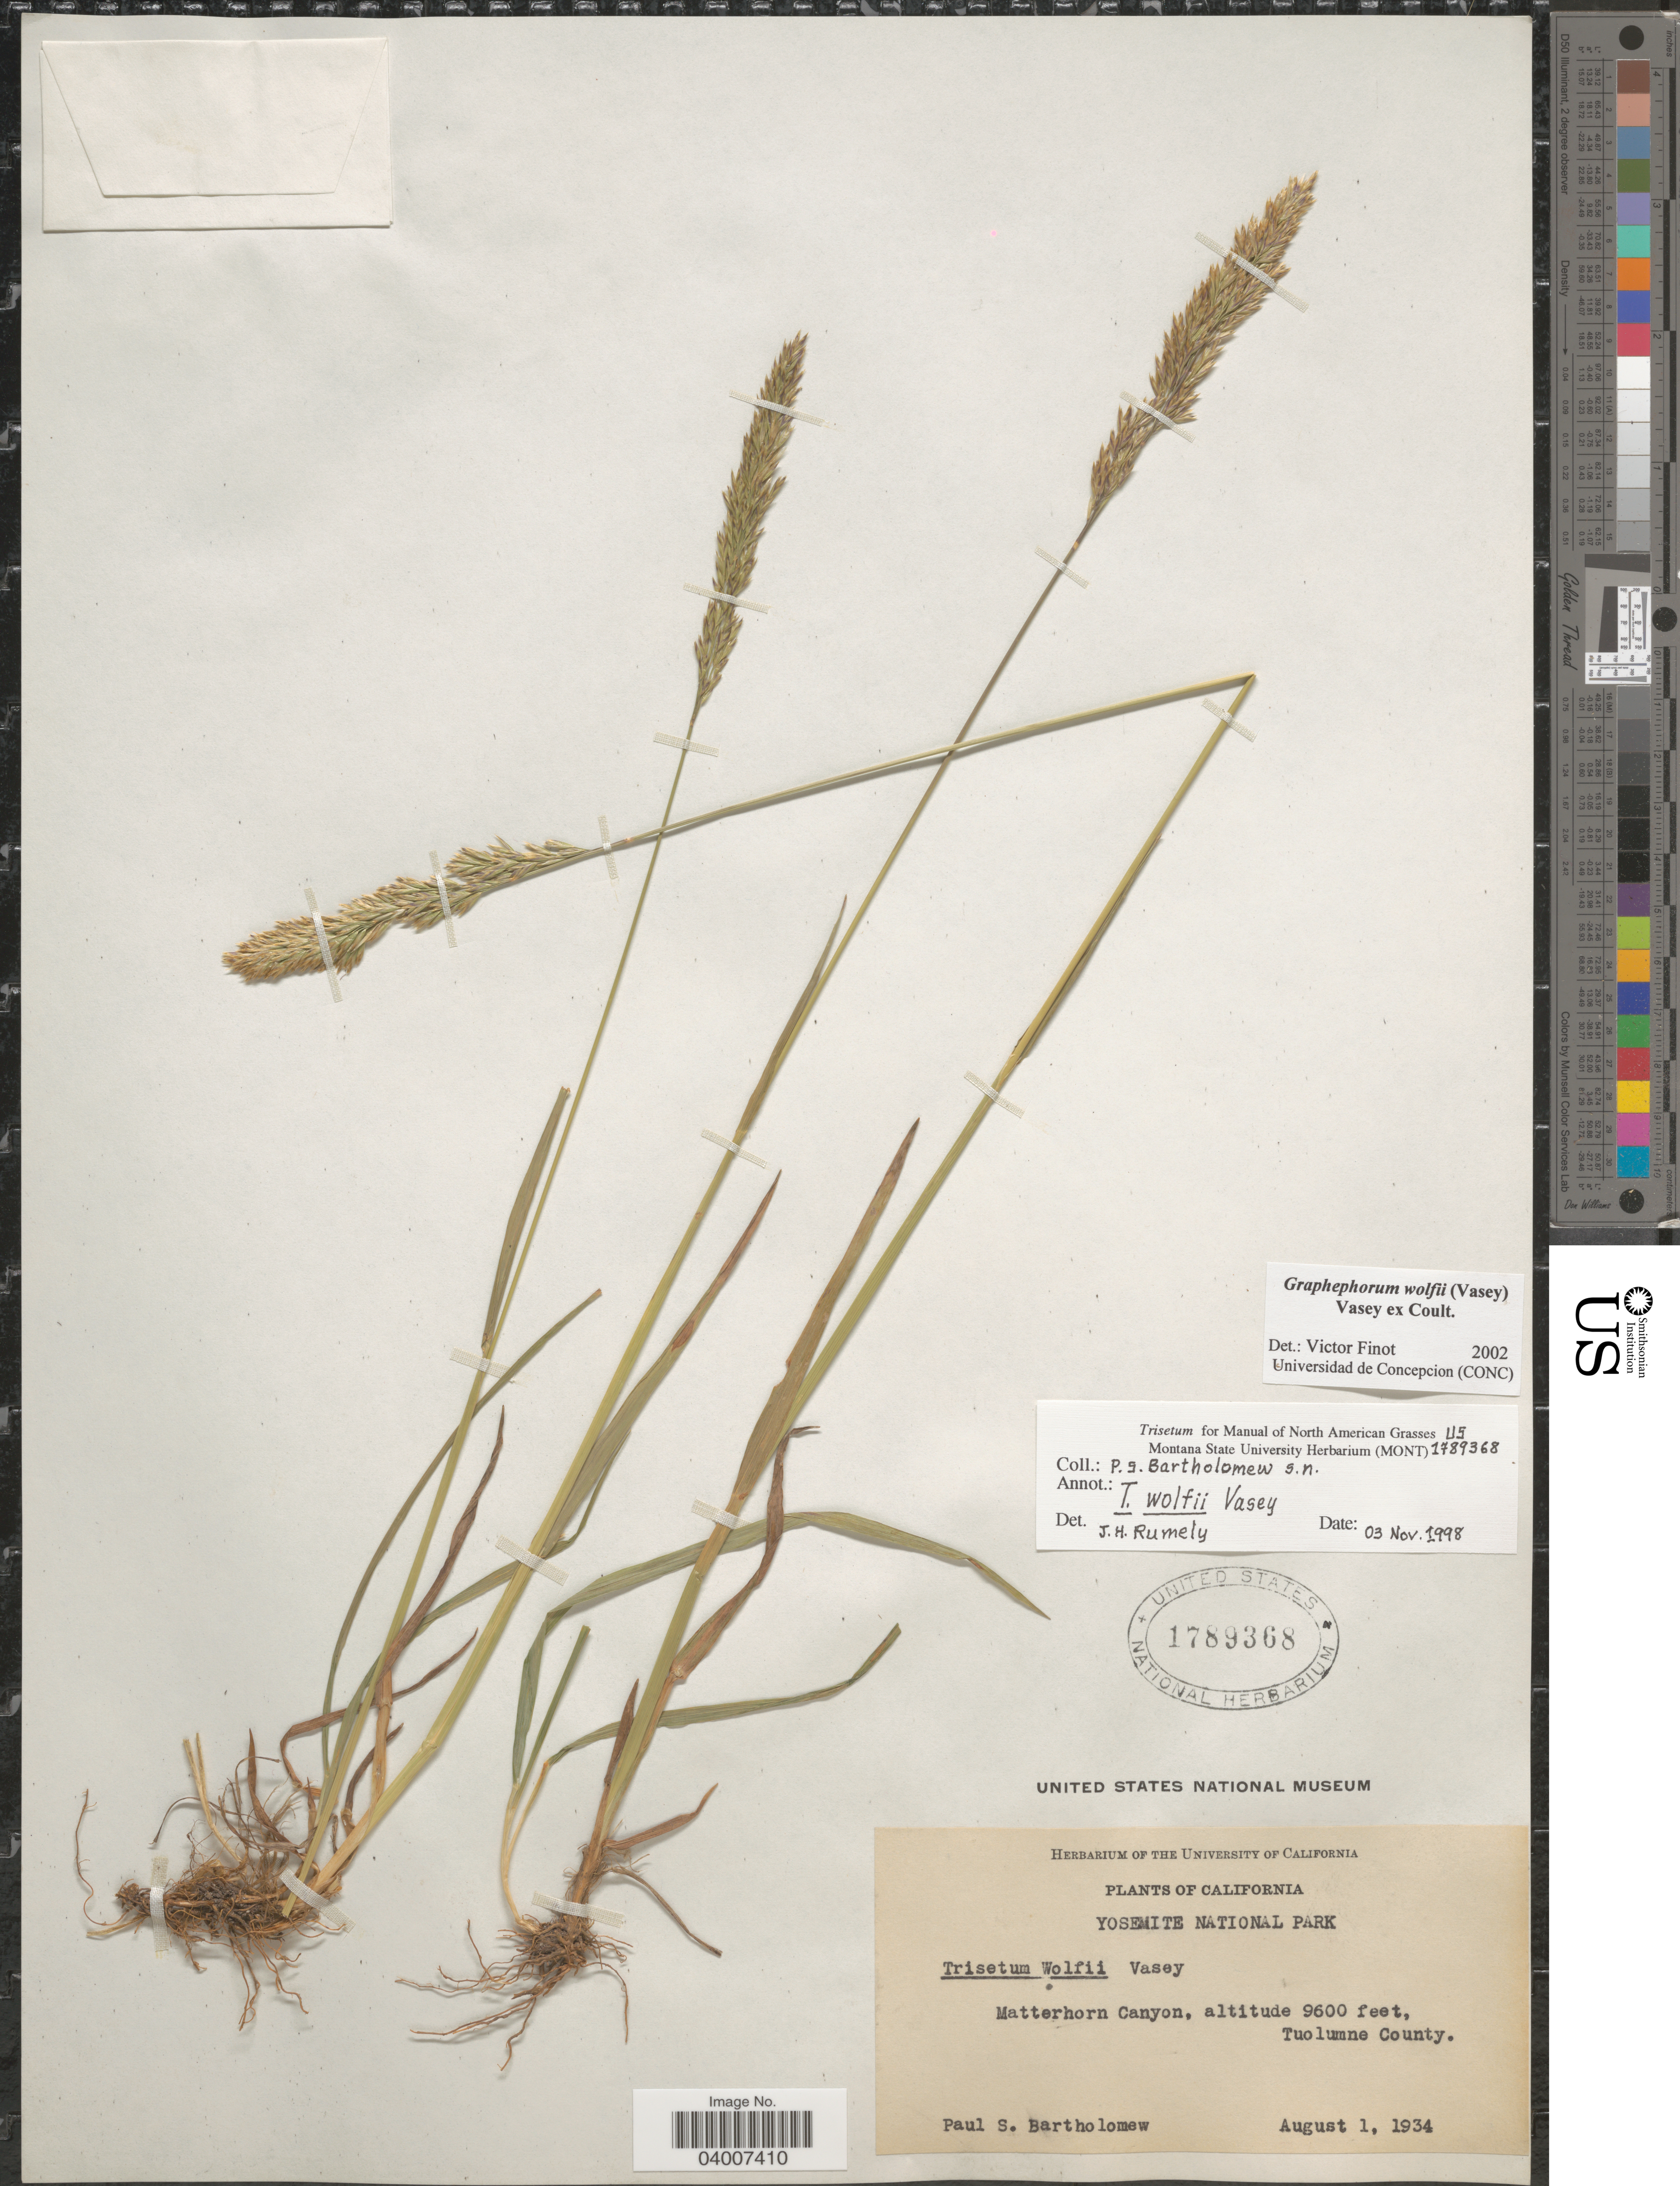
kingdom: Plantae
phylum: Tracheophyta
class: Liliopsida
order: Poales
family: Poaceae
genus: Graphephorum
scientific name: Graphephorum wolfii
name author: (E. Fourn.) Vasey ex Coult.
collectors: P. Bartholomew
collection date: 1934-08-01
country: United States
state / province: California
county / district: Tuolumne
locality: Yosemite National Park. Matterhorn Canyon, Tuolumne County.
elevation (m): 2926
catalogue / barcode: US 1789368